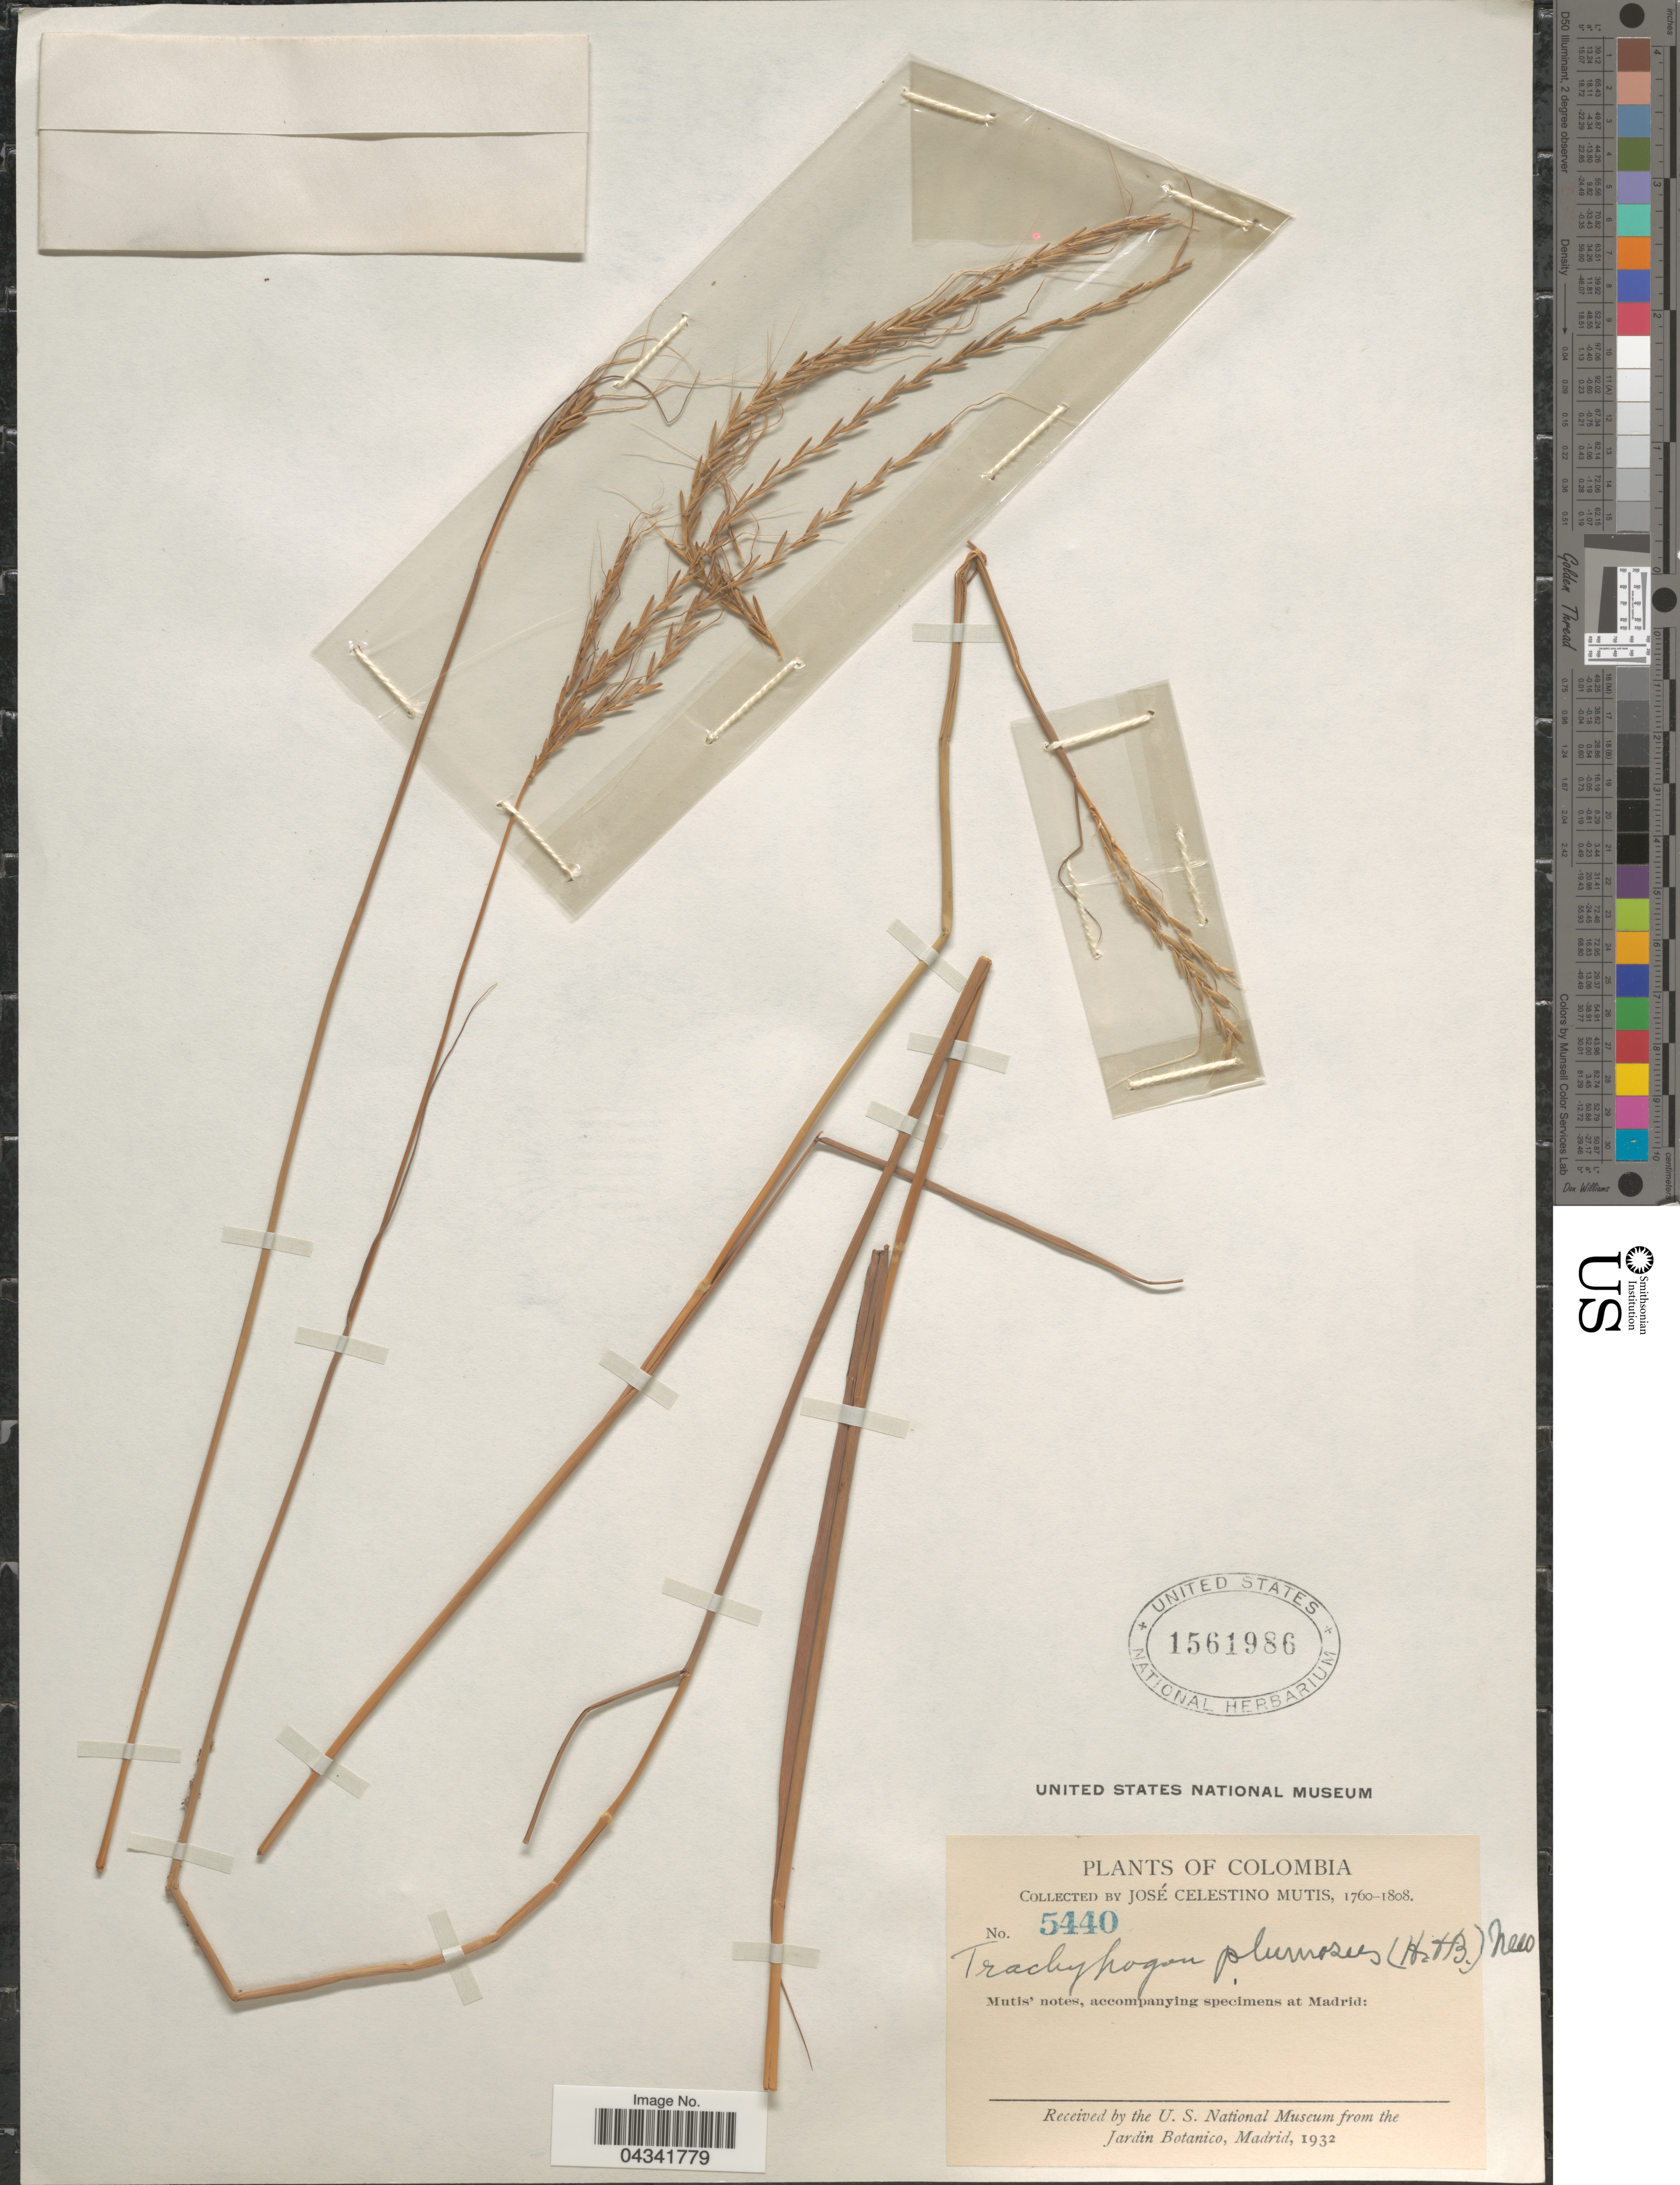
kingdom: Plantae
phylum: Tracheophyta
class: Liliopsida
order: Poales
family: Poaceae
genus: Trachypogon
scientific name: Trachypogon spicatus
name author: (L. f.) Kuntze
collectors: J. C. B. Mutis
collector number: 5440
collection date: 1760/1808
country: Colombia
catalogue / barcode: US 1561986